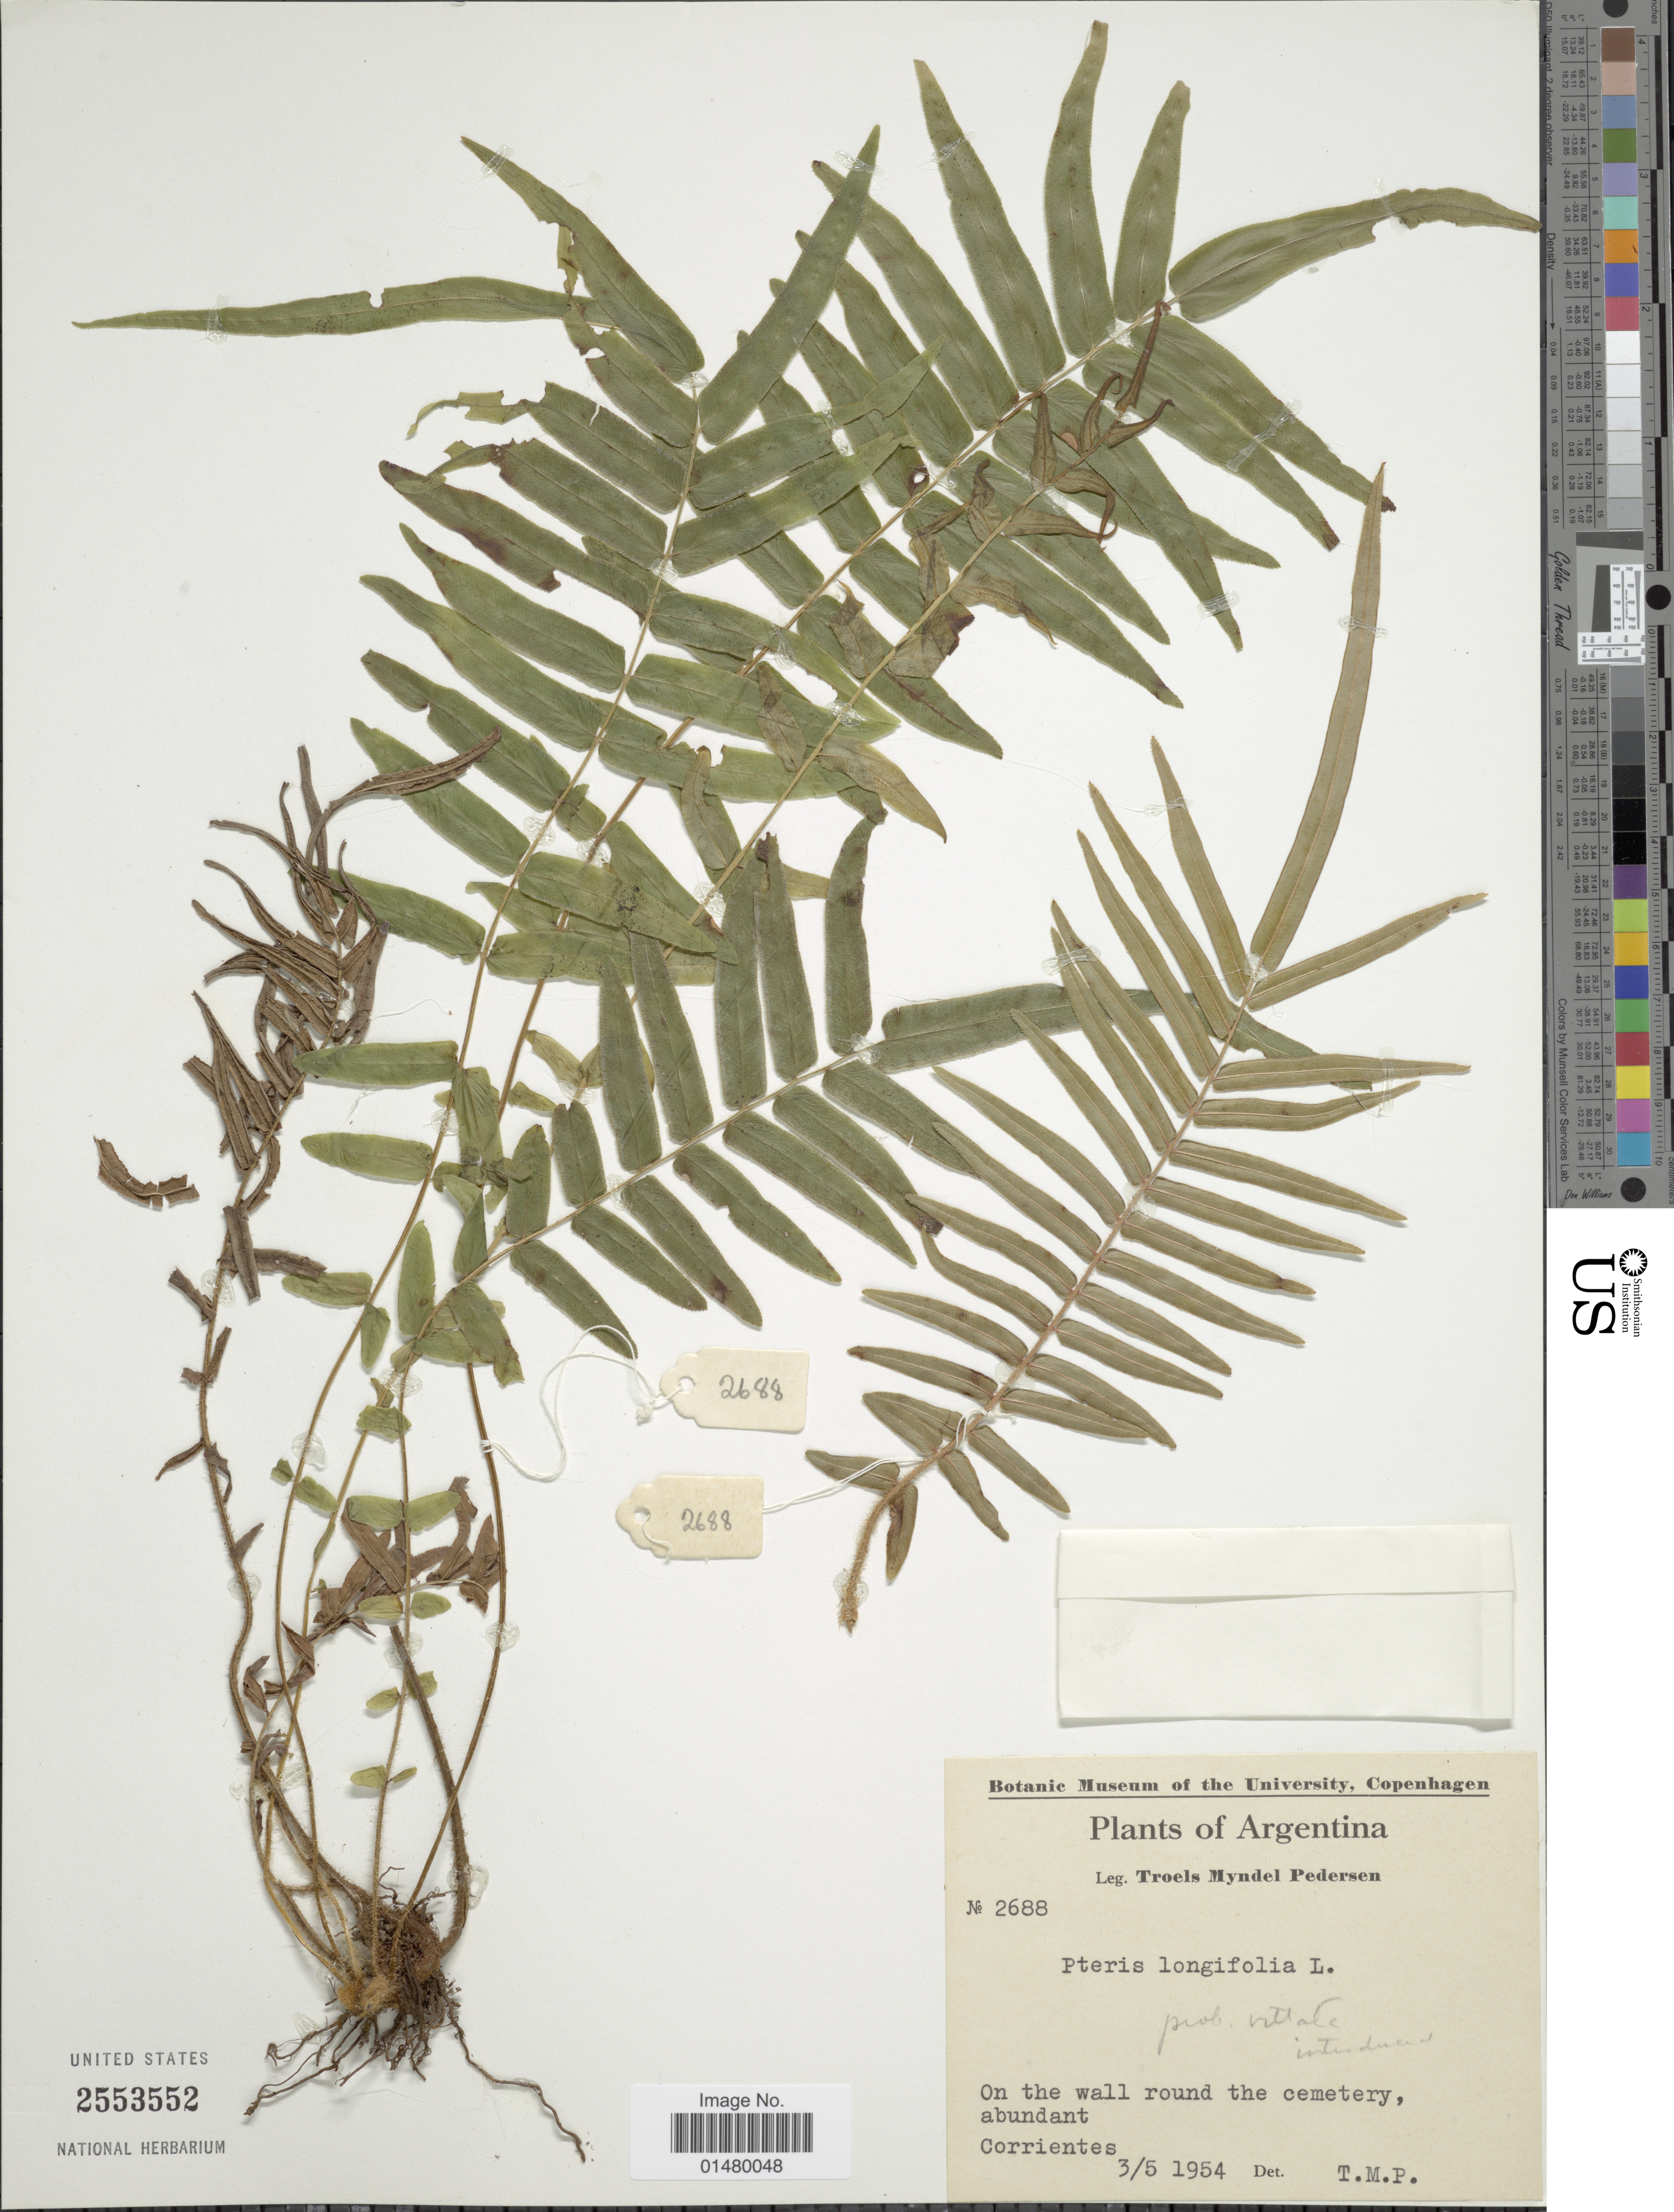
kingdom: Plantae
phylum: Tracheophyta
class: Polypodiopsida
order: Polypodiales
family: Pteridaceae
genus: Pteris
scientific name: Pteris vittata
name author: L.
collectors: T. Pederson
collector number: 2688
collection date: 1954-05-03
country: Argentina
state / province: Corrientes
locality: On the wall round the cemetery.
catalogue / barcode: US 2553552